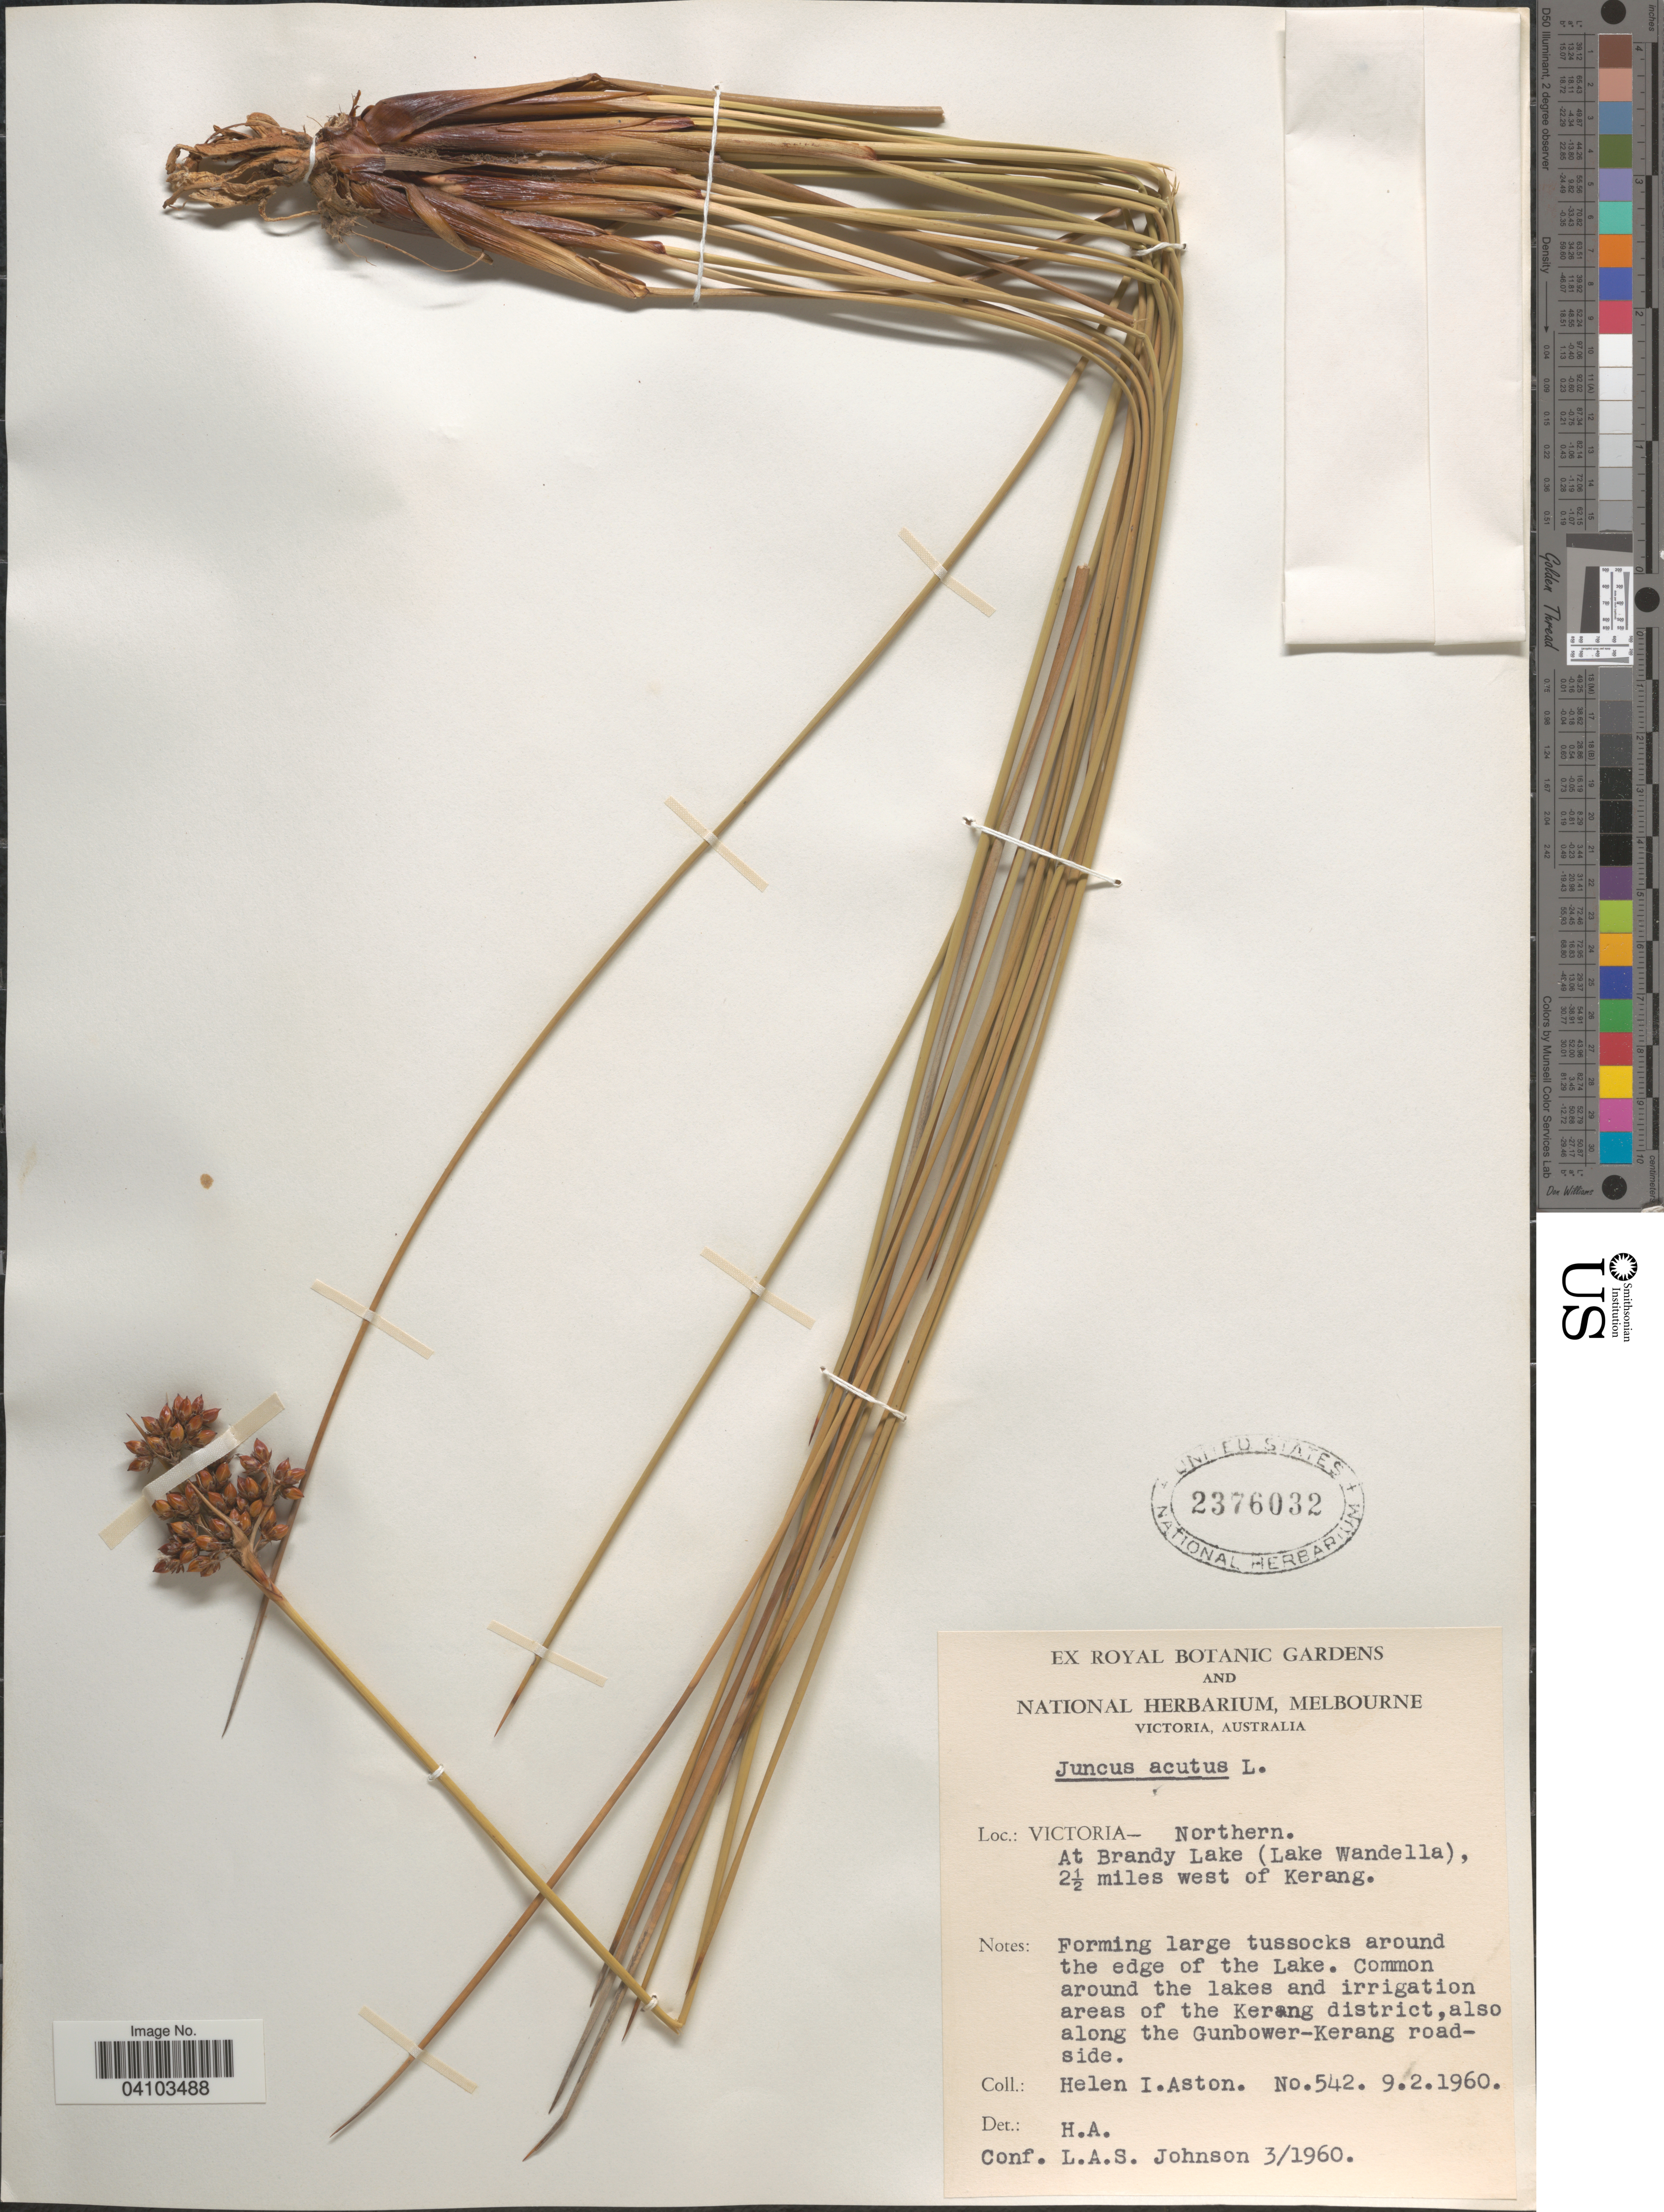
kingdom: Plantae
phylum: Tracheophyta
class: Liliopsida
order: Poales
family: Juncaceae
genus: Juncus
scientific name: Juncus acutus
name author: L.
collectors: H. I. Aston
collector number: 542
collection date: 1960-02-09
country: Australia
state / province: Victoria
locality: Victoria- Northern. At Brandy Lake (Lake Wandella), 2½ miles west of Kerang.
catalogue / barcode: US 2376032